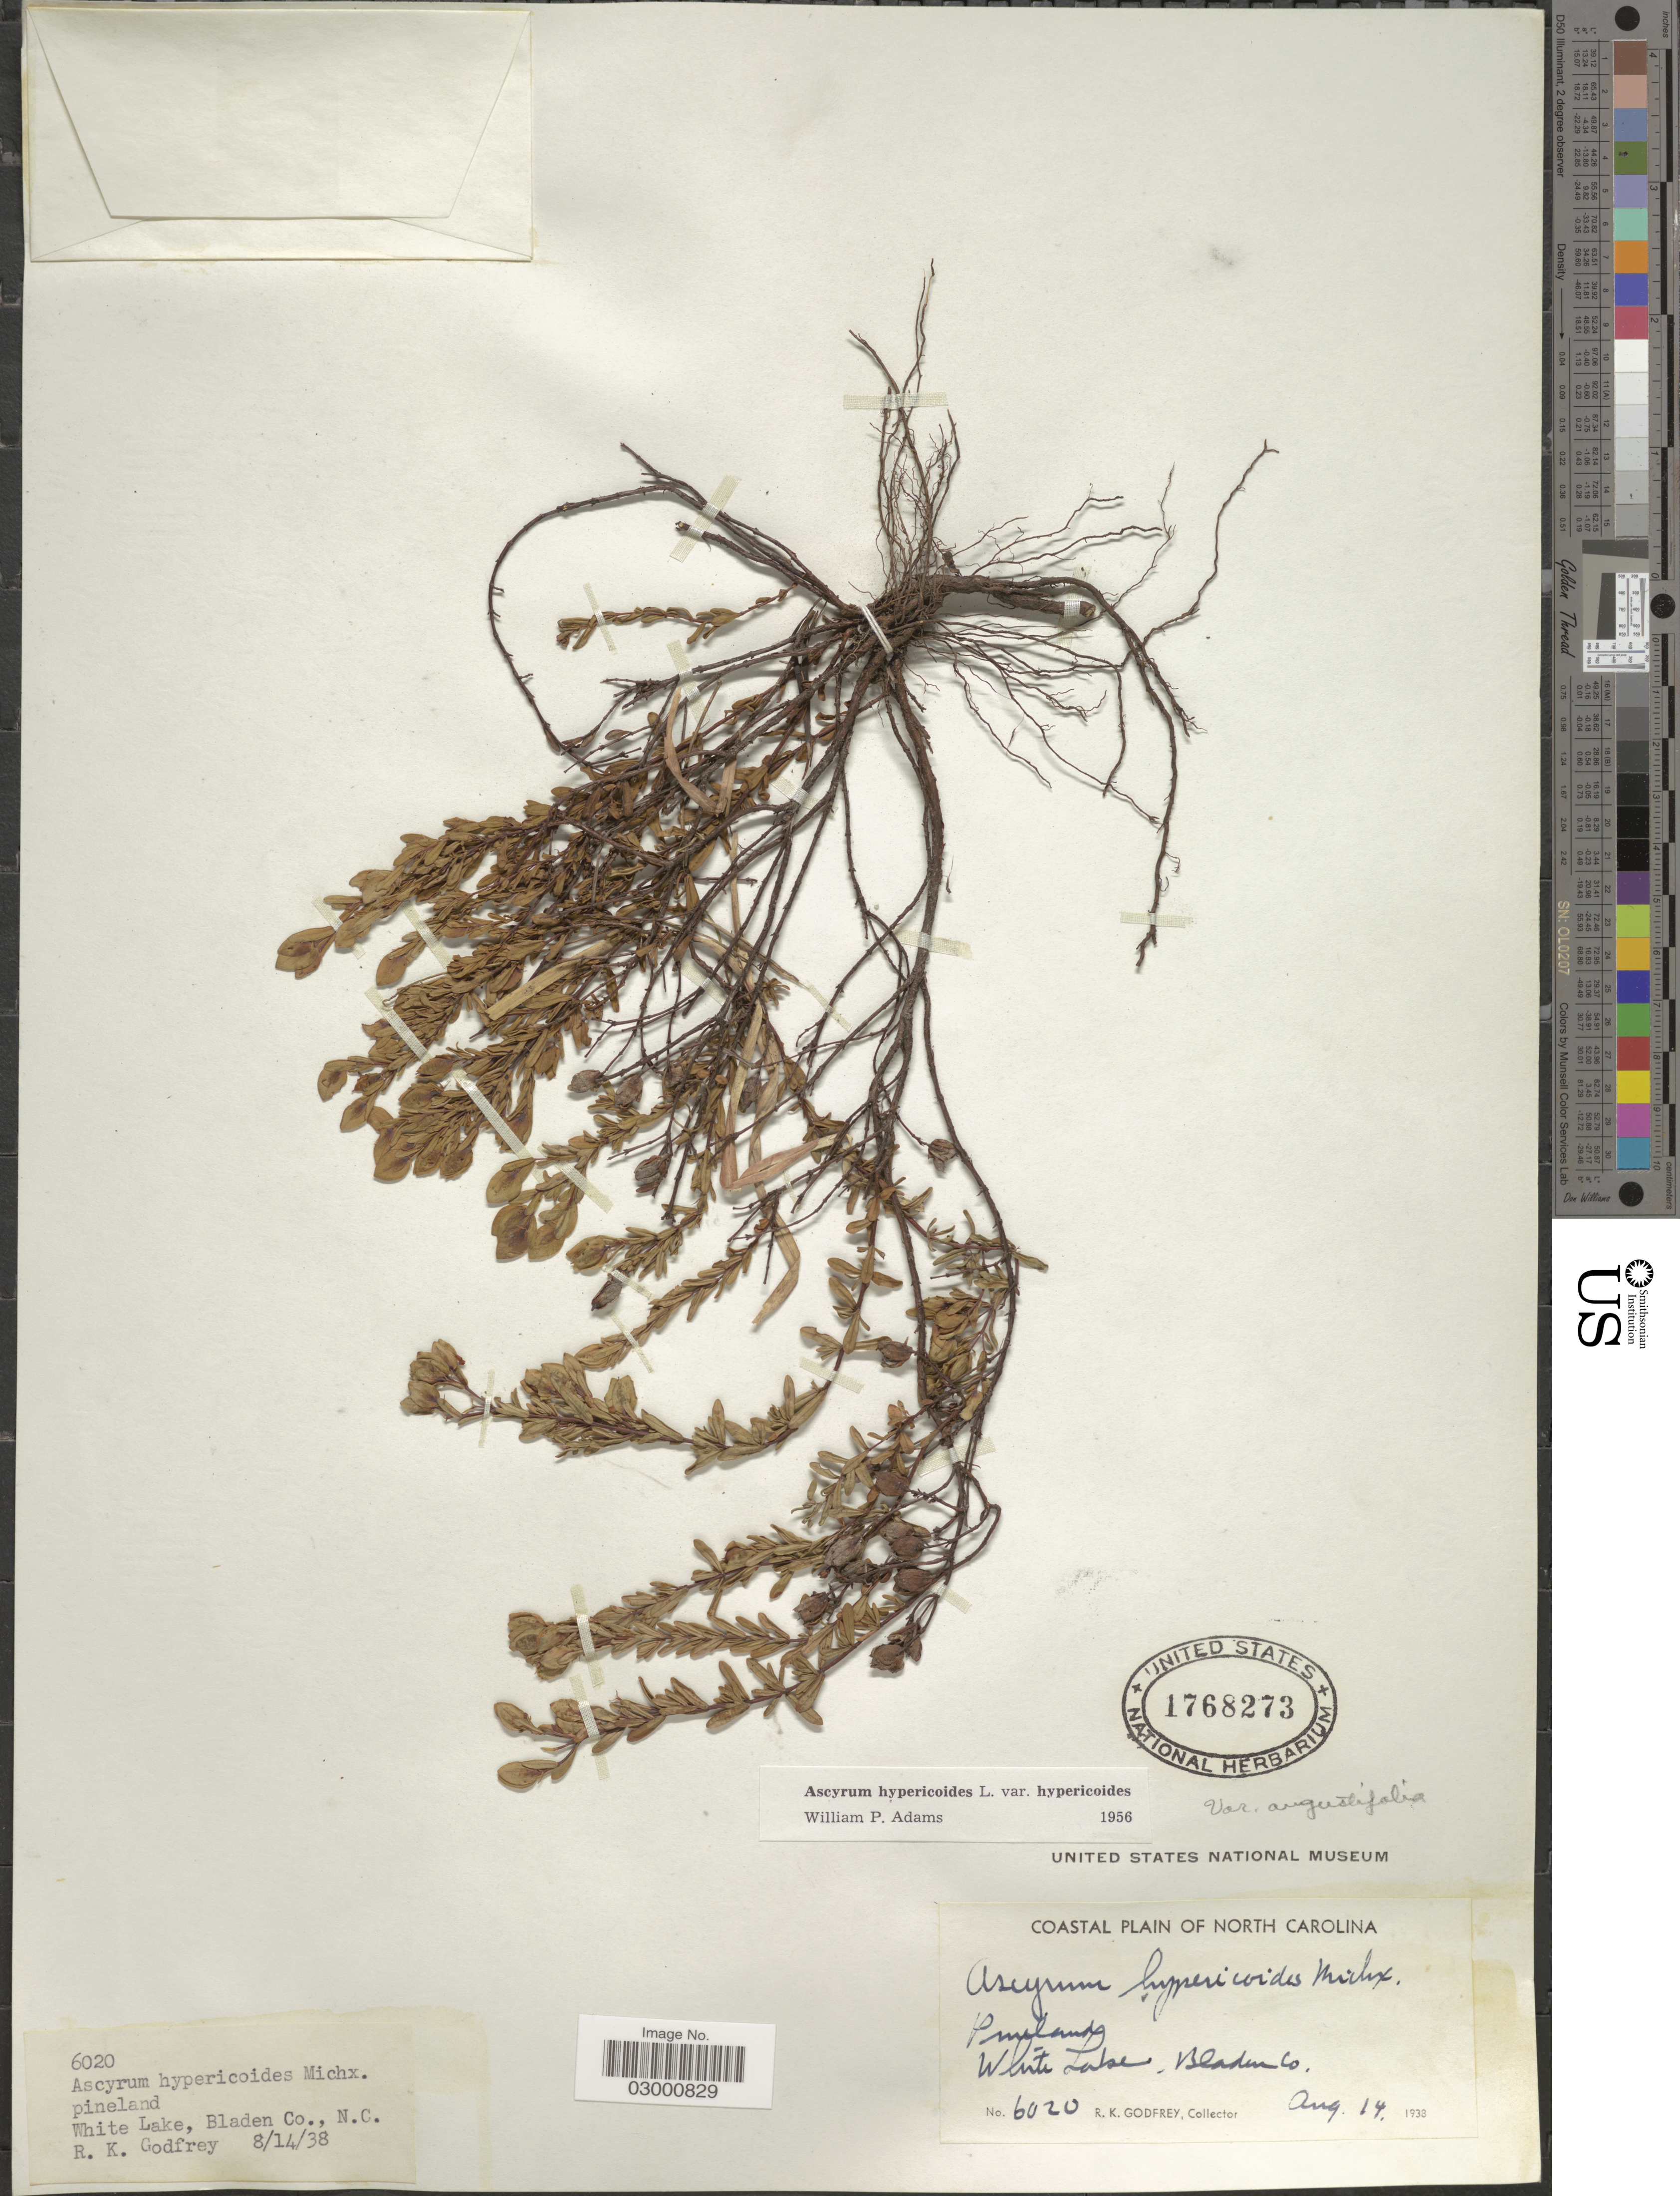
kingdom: Plantae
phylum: Tracheophyta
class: Magnoliopsida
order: Malpighiales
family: Hypericaceae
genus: Hypericum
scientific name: Hypericum hypericoides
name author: (L.) Crantz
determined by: Strong, Mark T., (BOT), Smithsonian Institution - National Museum of Natural History (UNITED STATES)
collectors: R. K. Godfrey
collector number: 6020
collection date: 1938-08-14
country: United States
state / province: North Carolina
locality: Coastal Plain of North Carolina. White Lake, Bladen Co.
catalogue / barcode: US 1768273